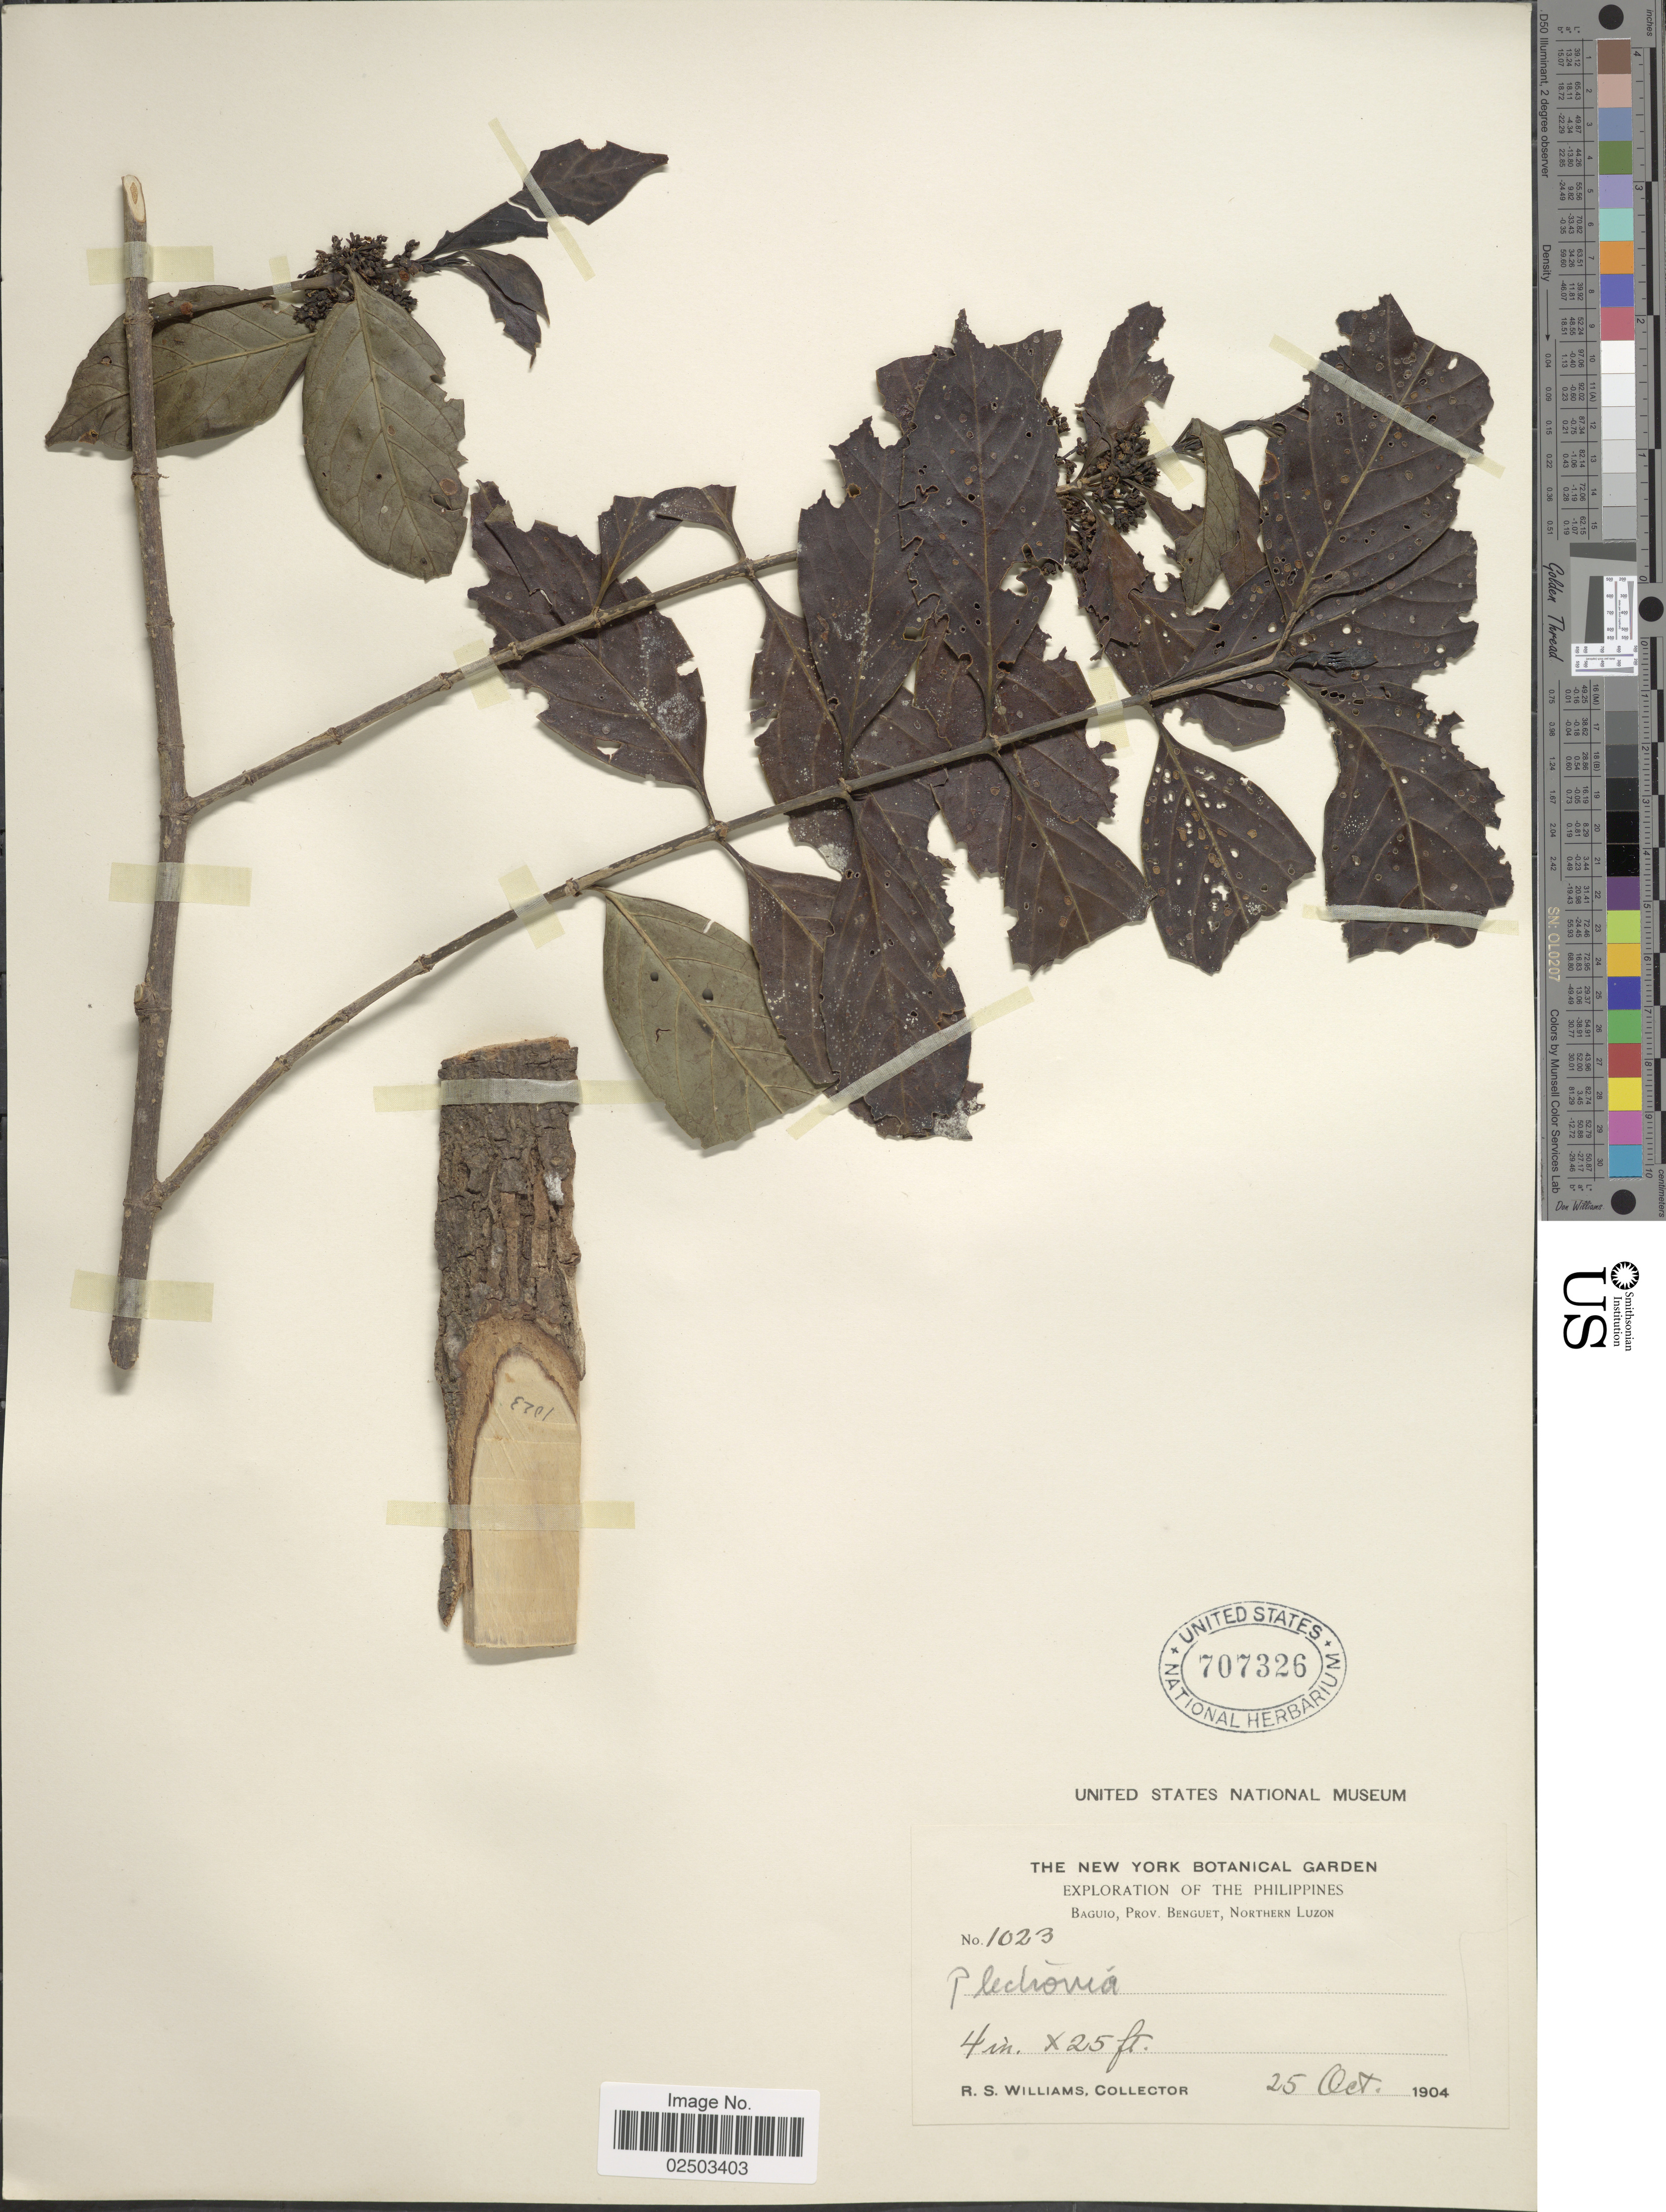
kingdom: Plantae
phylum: Tracheophyta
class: Magnoliopsida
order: Gentianales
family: Rubiaceae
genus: Canthium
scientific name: Canthium gynochthodes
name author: Baill.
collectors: R. S. Williams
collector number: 1023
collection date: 1904-10-25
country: Philippines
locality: Baguio, Prov. Benguet, Northern Luzon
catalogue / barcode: US 707326